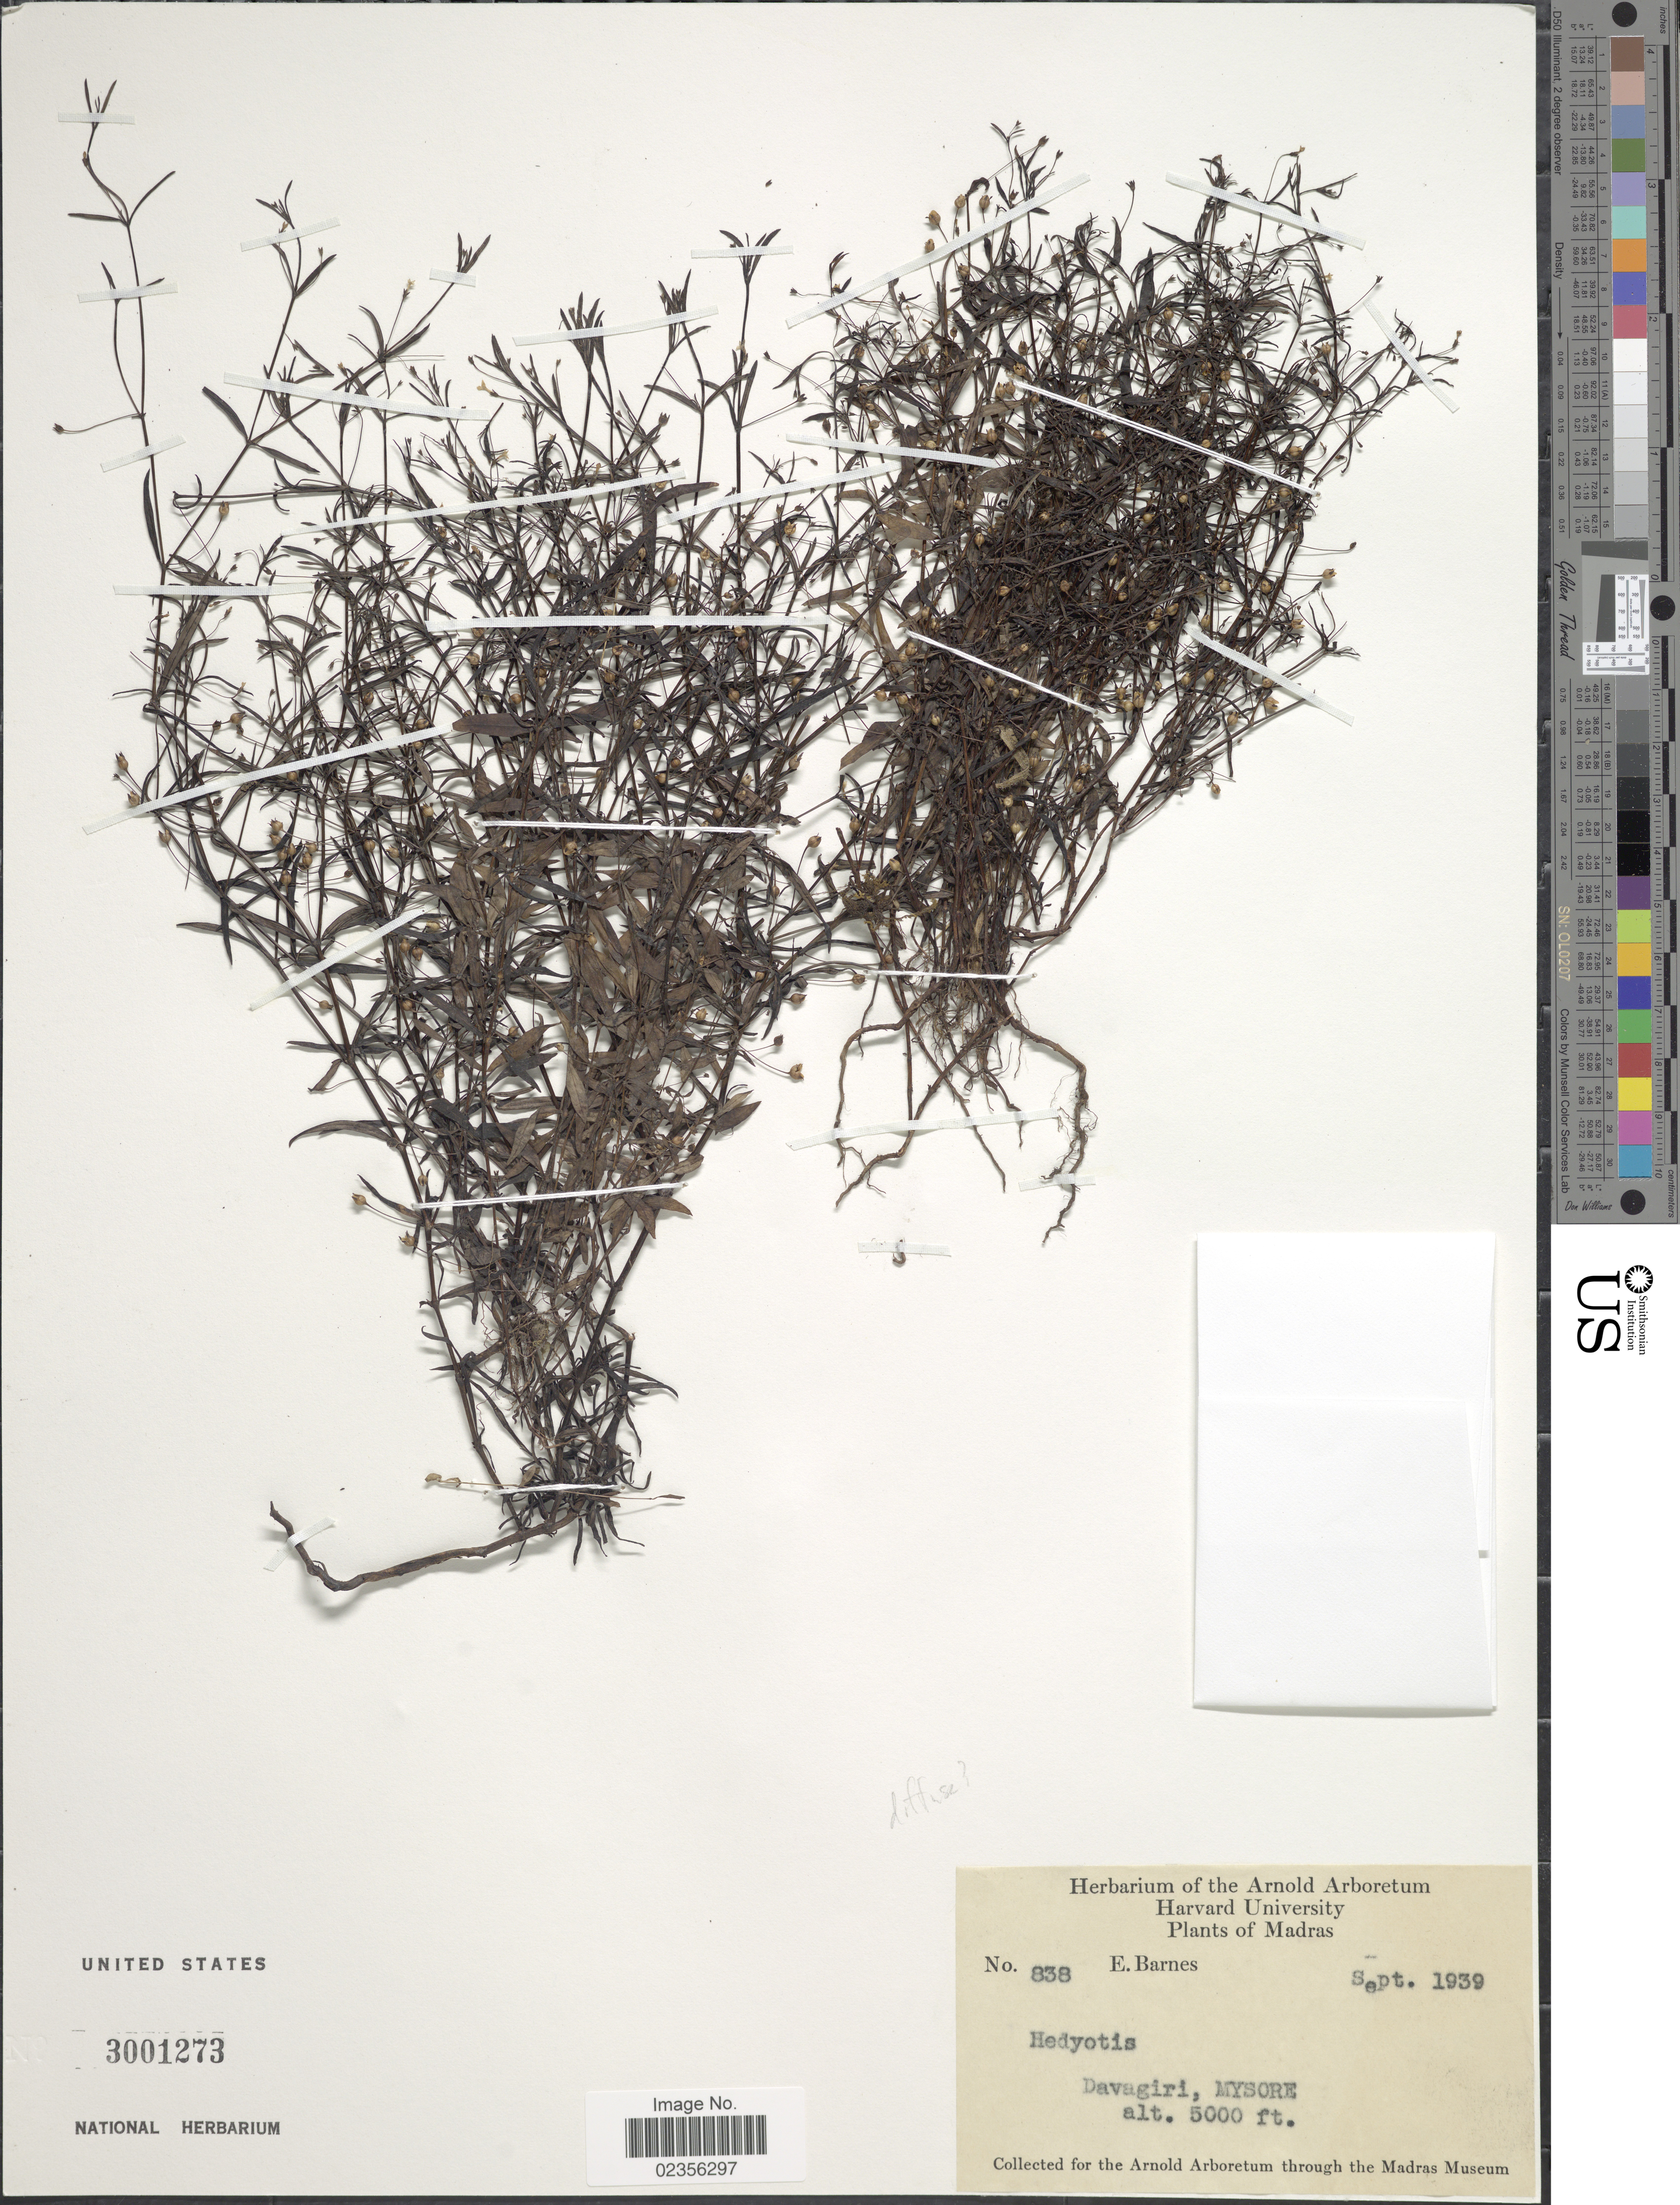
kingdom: Plantae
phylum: Tracheophyta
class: Magnoliopsida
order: Gentianales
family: Rubiaceae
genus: Hedyotis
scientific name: Hedyotis sp.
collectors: E. Barnes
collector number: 838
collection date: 1939-09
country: India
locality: Madras, Davagiri, Mysore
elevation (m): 1524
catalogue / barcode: US 3001273